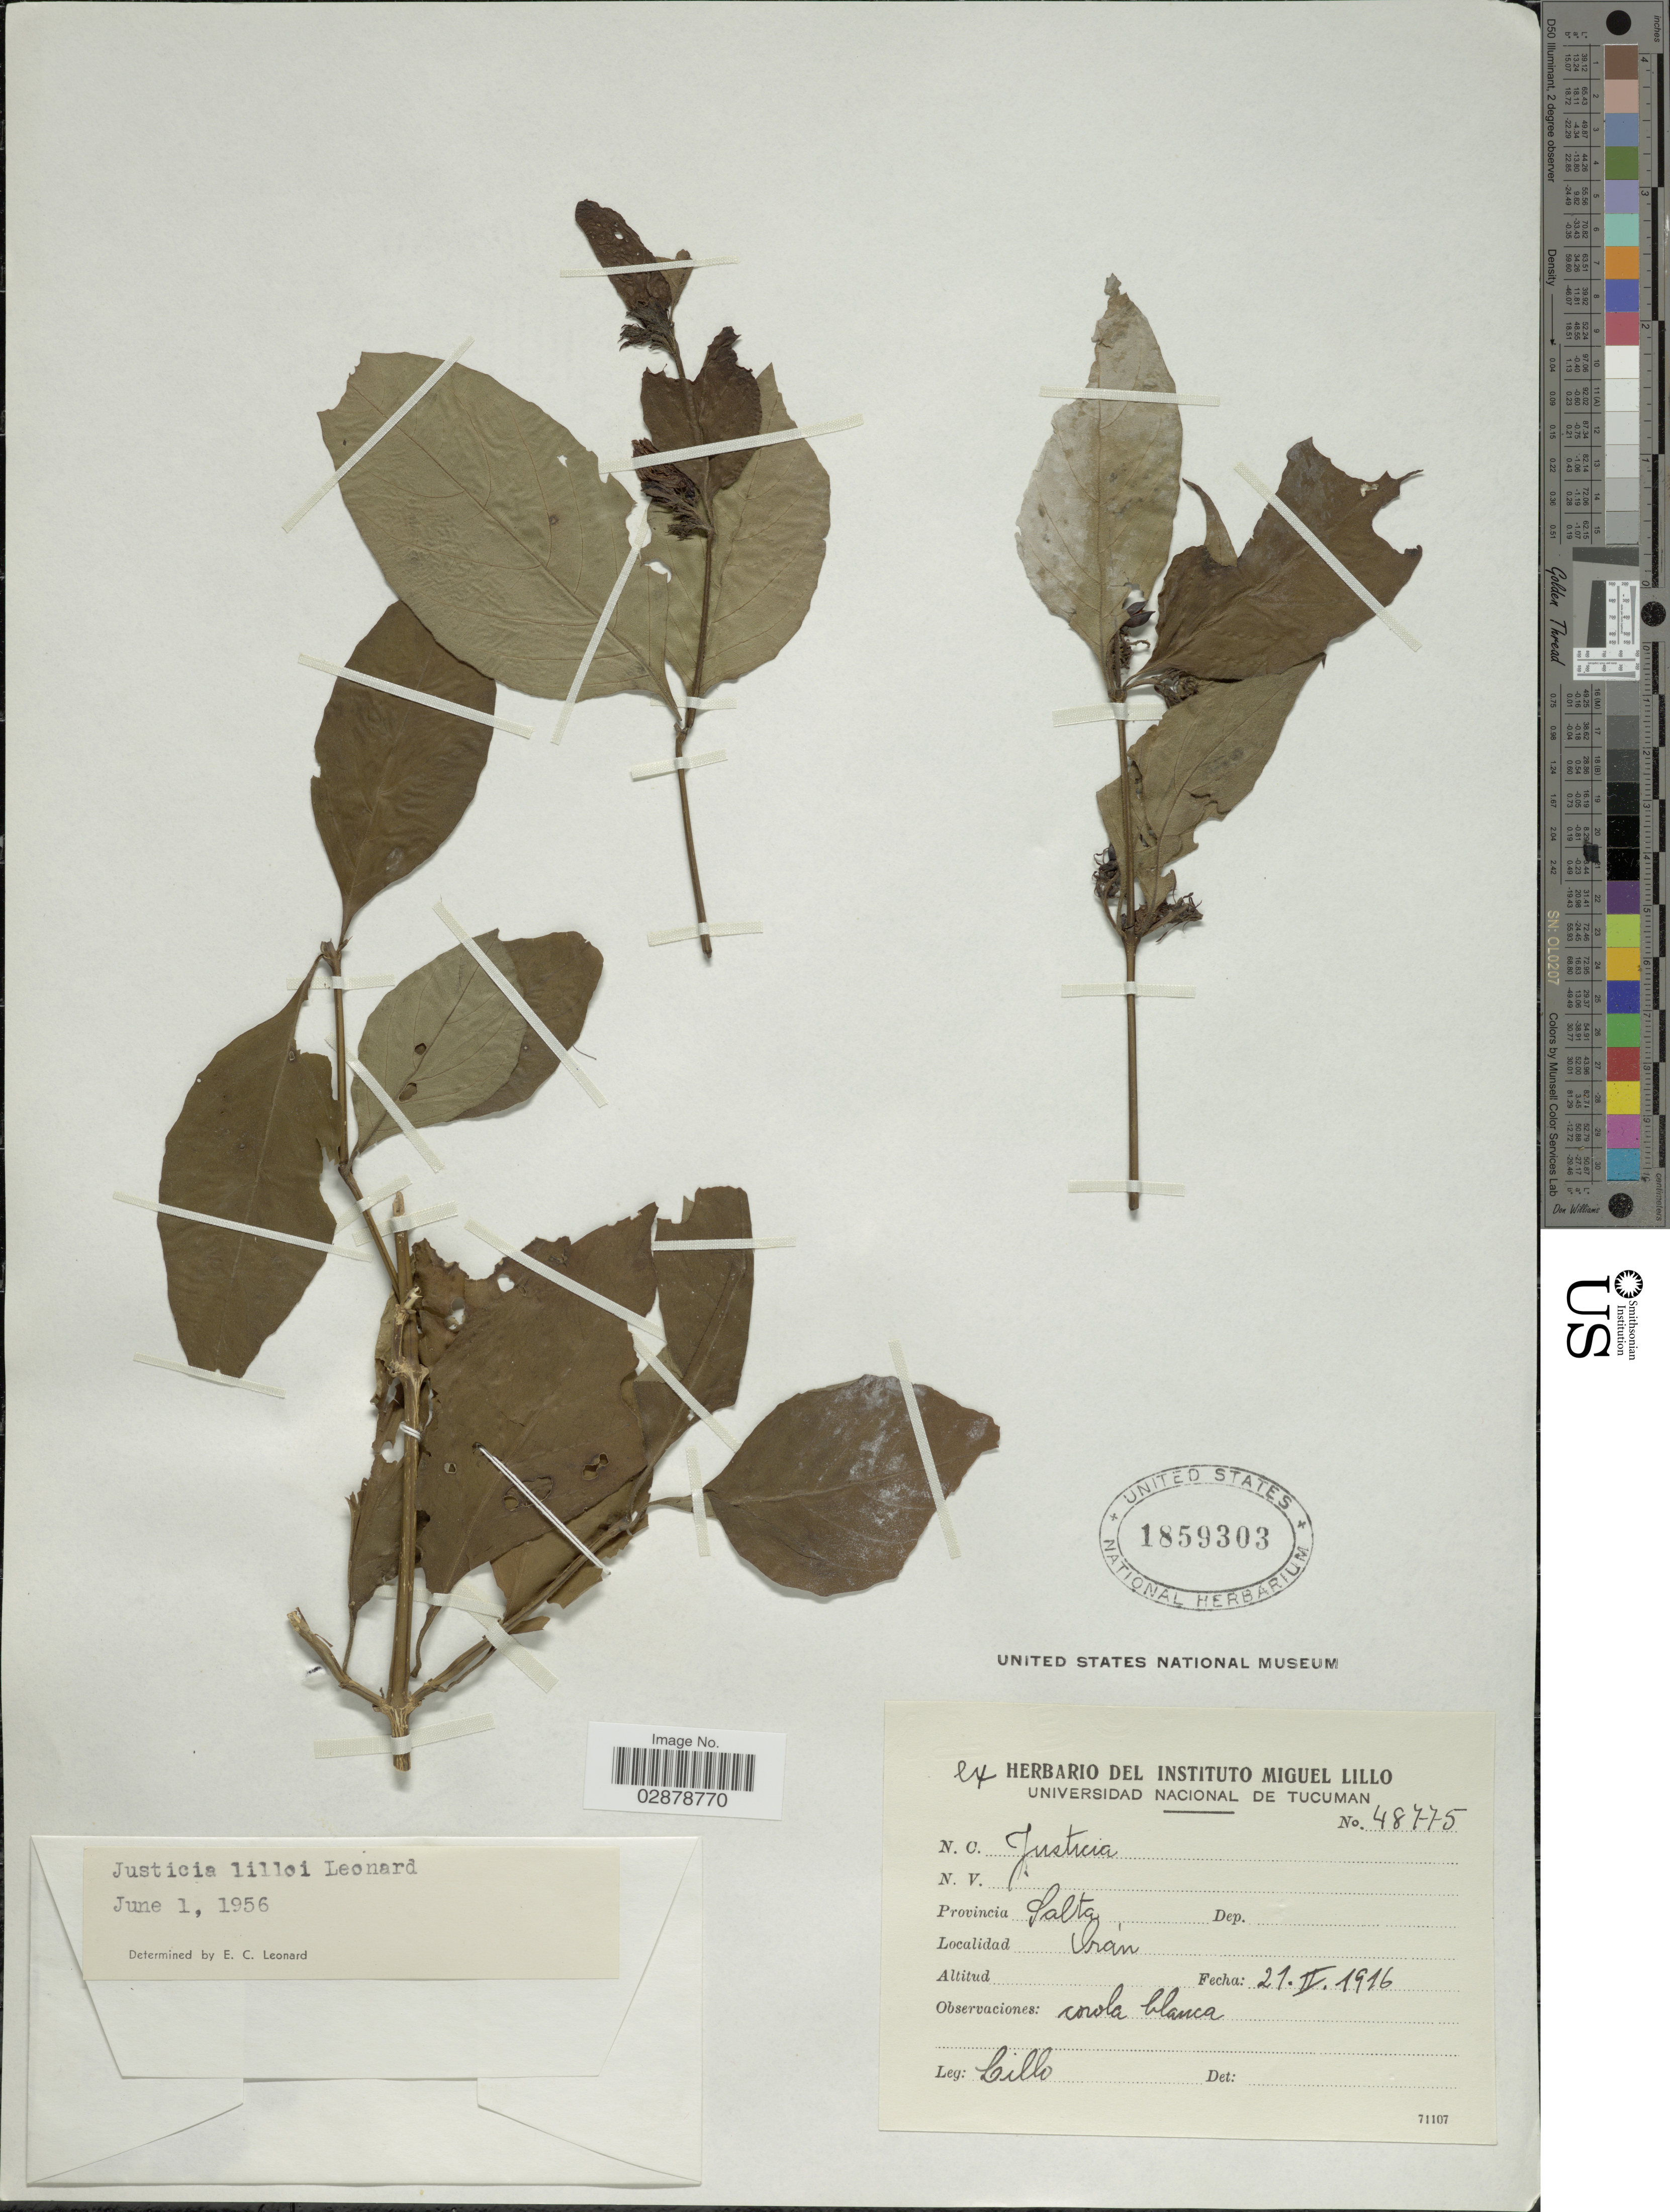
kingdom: Plantae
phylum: Tracheophyta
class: Magnoliopsida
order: Lamiales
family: Acanthaceae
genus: Justicia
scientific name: Justicia corumbensis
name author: (Lindau) Wassh. & C. Ezcurra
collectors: M. Lillo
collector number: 48775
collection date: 1916-02-21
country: Argentina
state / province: Salta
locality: Orán.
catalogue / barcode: US 1859303